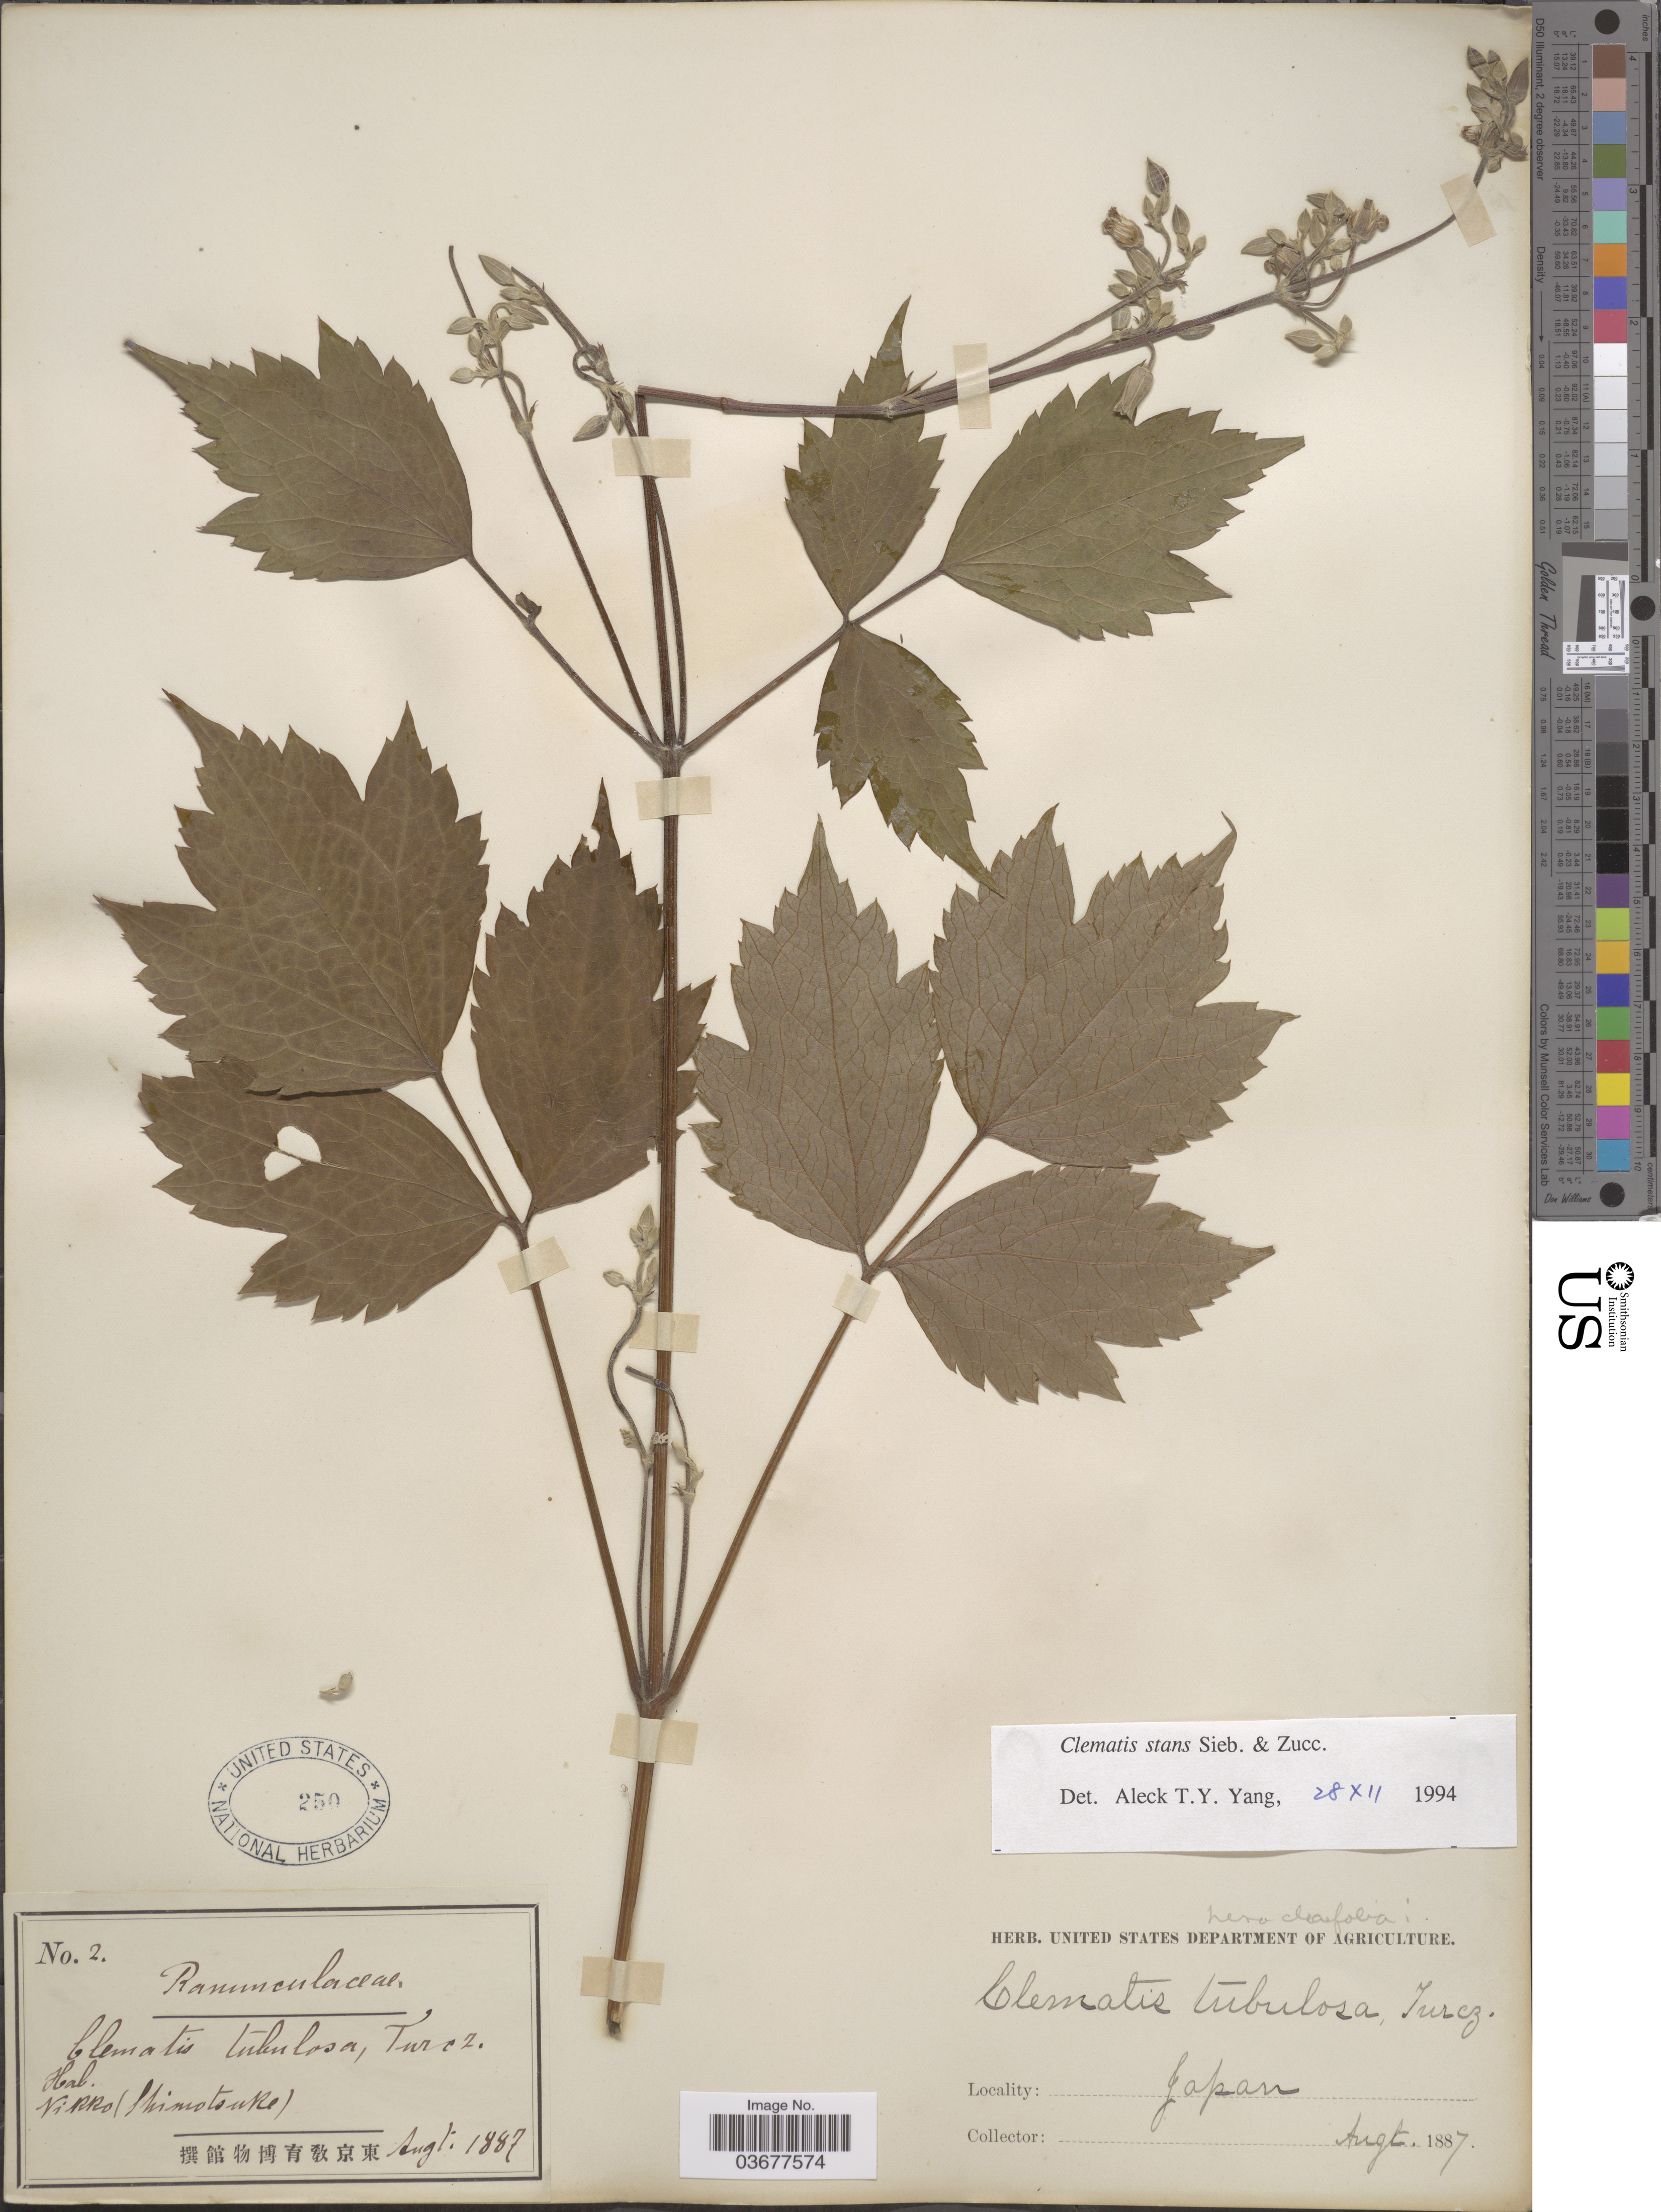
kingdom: Plantae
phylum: Tracheophyta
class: Magnoliopsida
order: Ranunculales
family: Ranunculaceae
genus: Clematis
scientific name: Clematis stans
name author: Siebold & Zucc.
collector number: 2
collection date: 1887-08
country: Japan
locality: Nikko (Shimotsuke).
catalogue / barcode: US 250